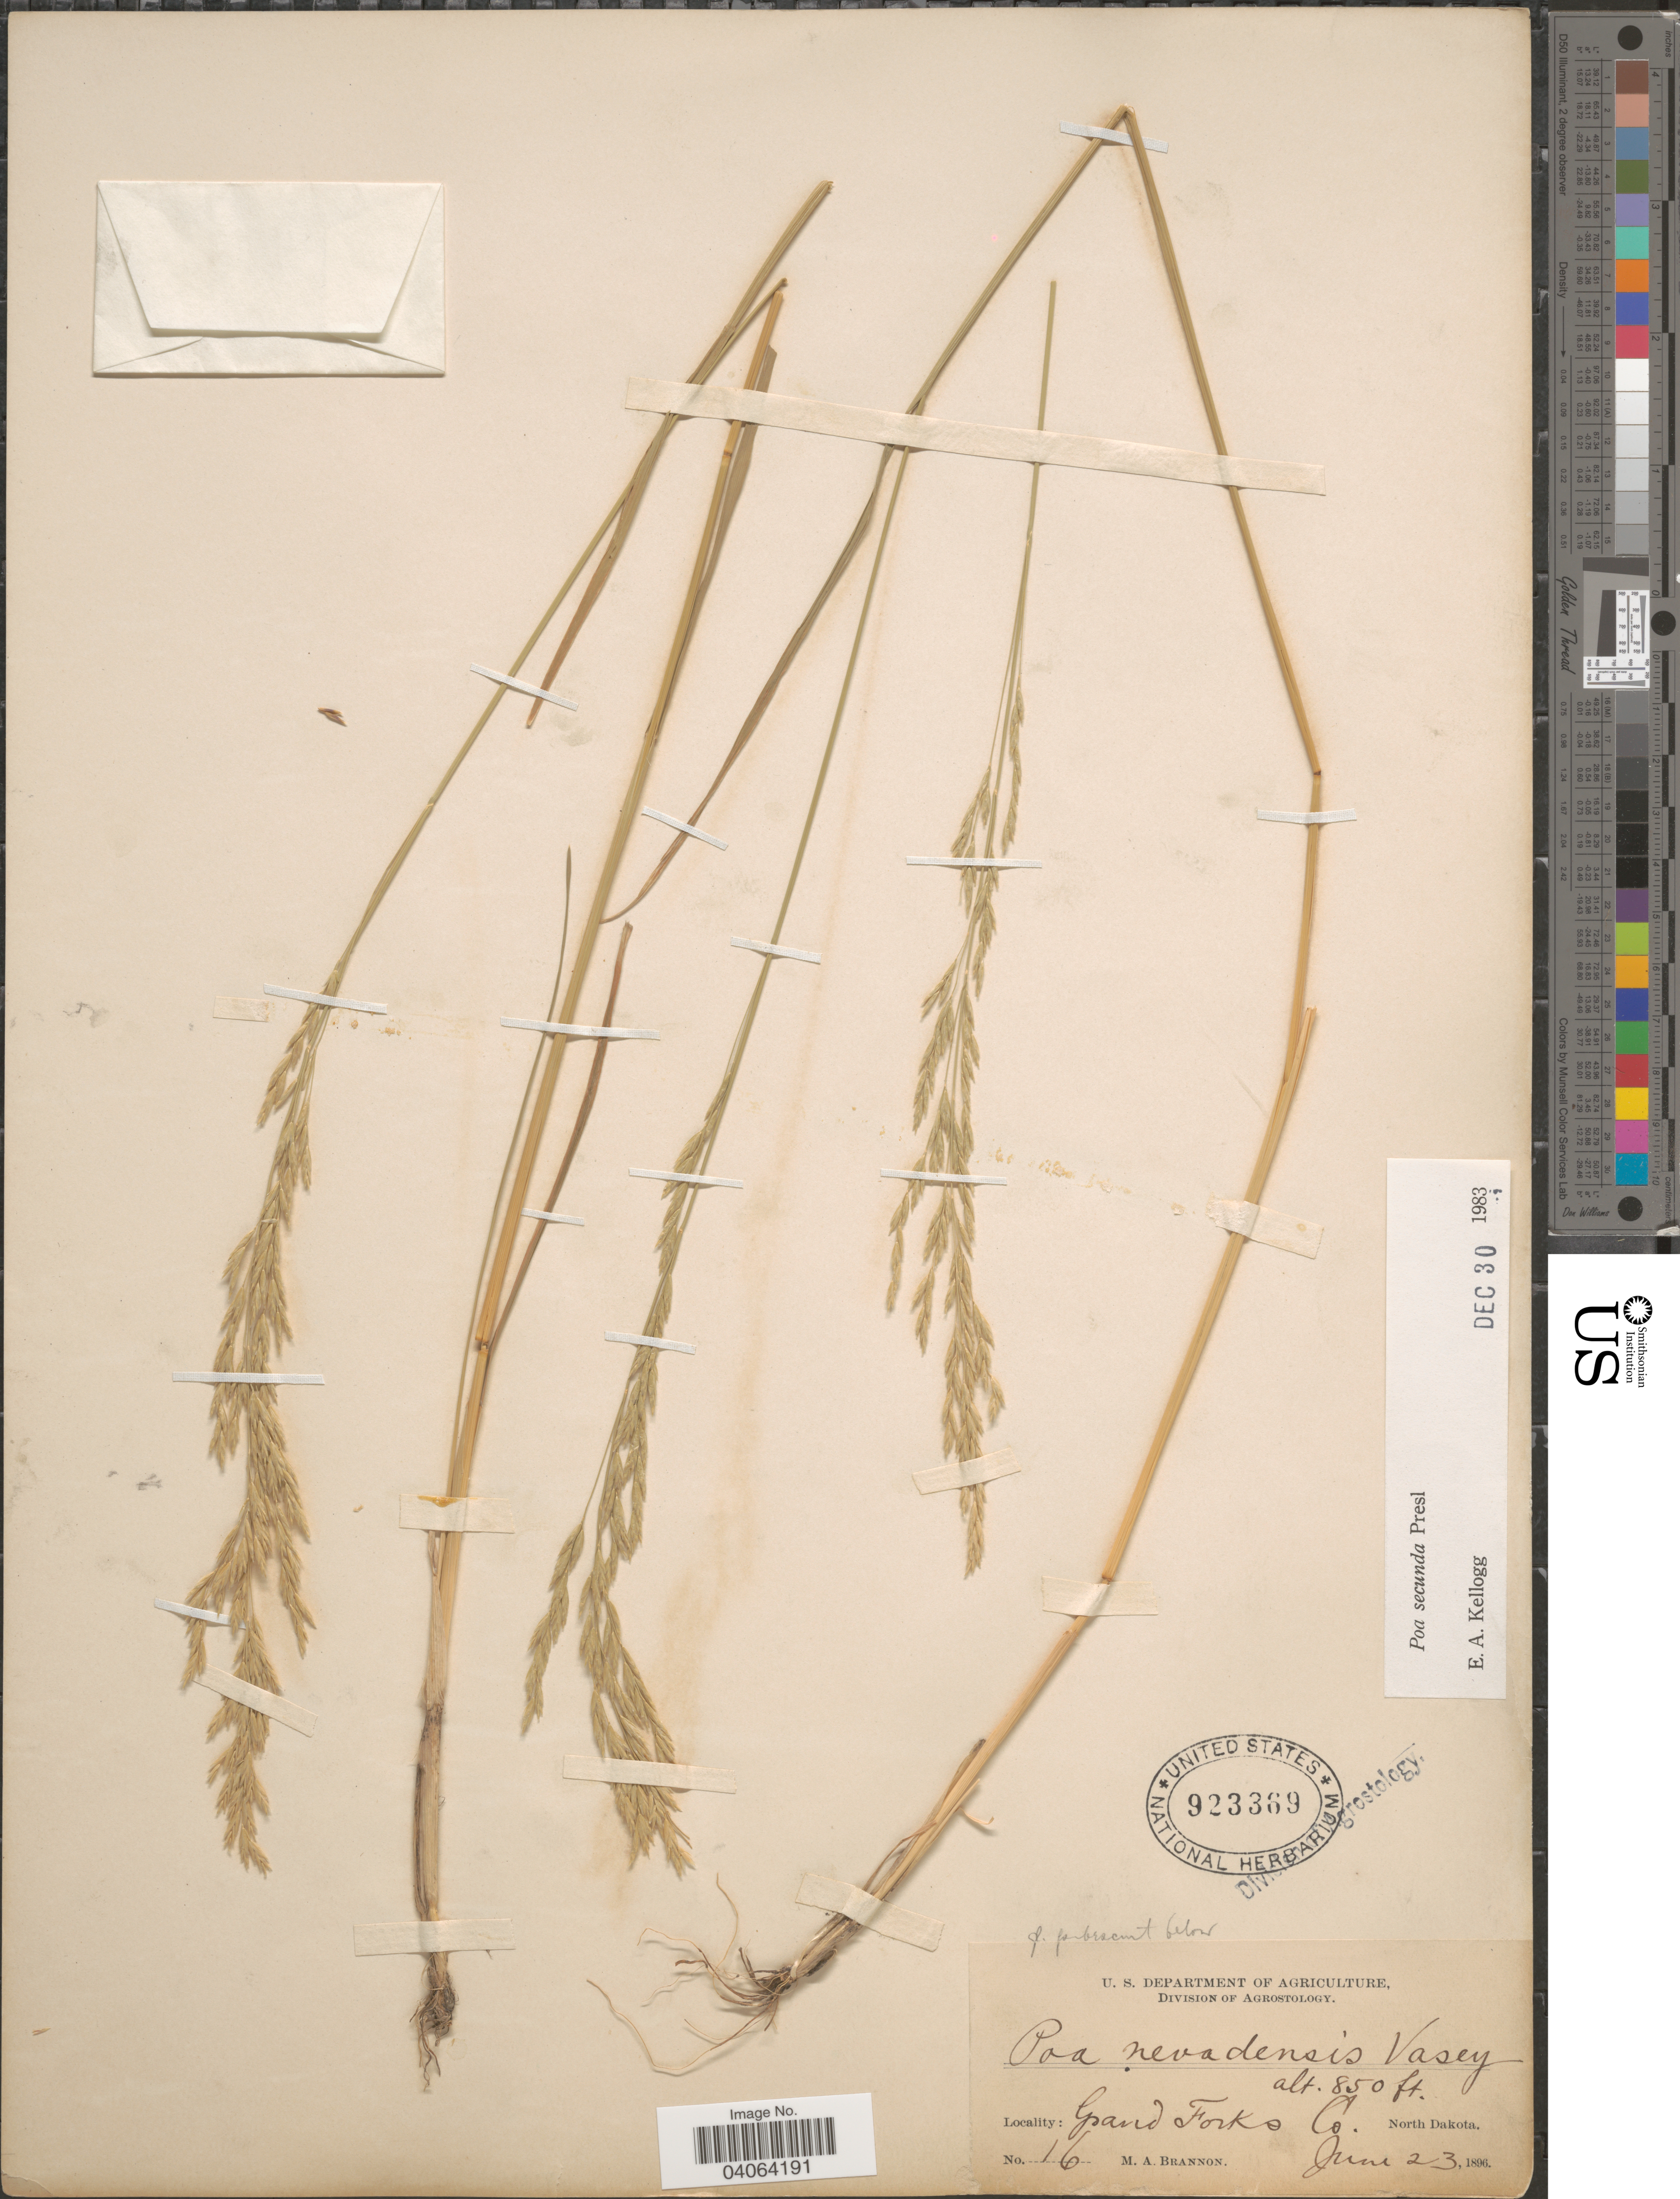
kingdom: Plantae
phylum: Tracheophyta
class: Liliopsida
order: Poales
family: Poaceae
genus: Poa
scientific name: Poa secunda subsp. juncifolia var. nevadensis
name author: (Vasey ex Scribn.) Soreng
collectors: M. Brannon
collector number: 16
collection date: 1896-06-23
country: United States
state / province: North Dakota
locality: Grand Forks Co.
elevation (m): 259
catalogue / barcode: US 923369